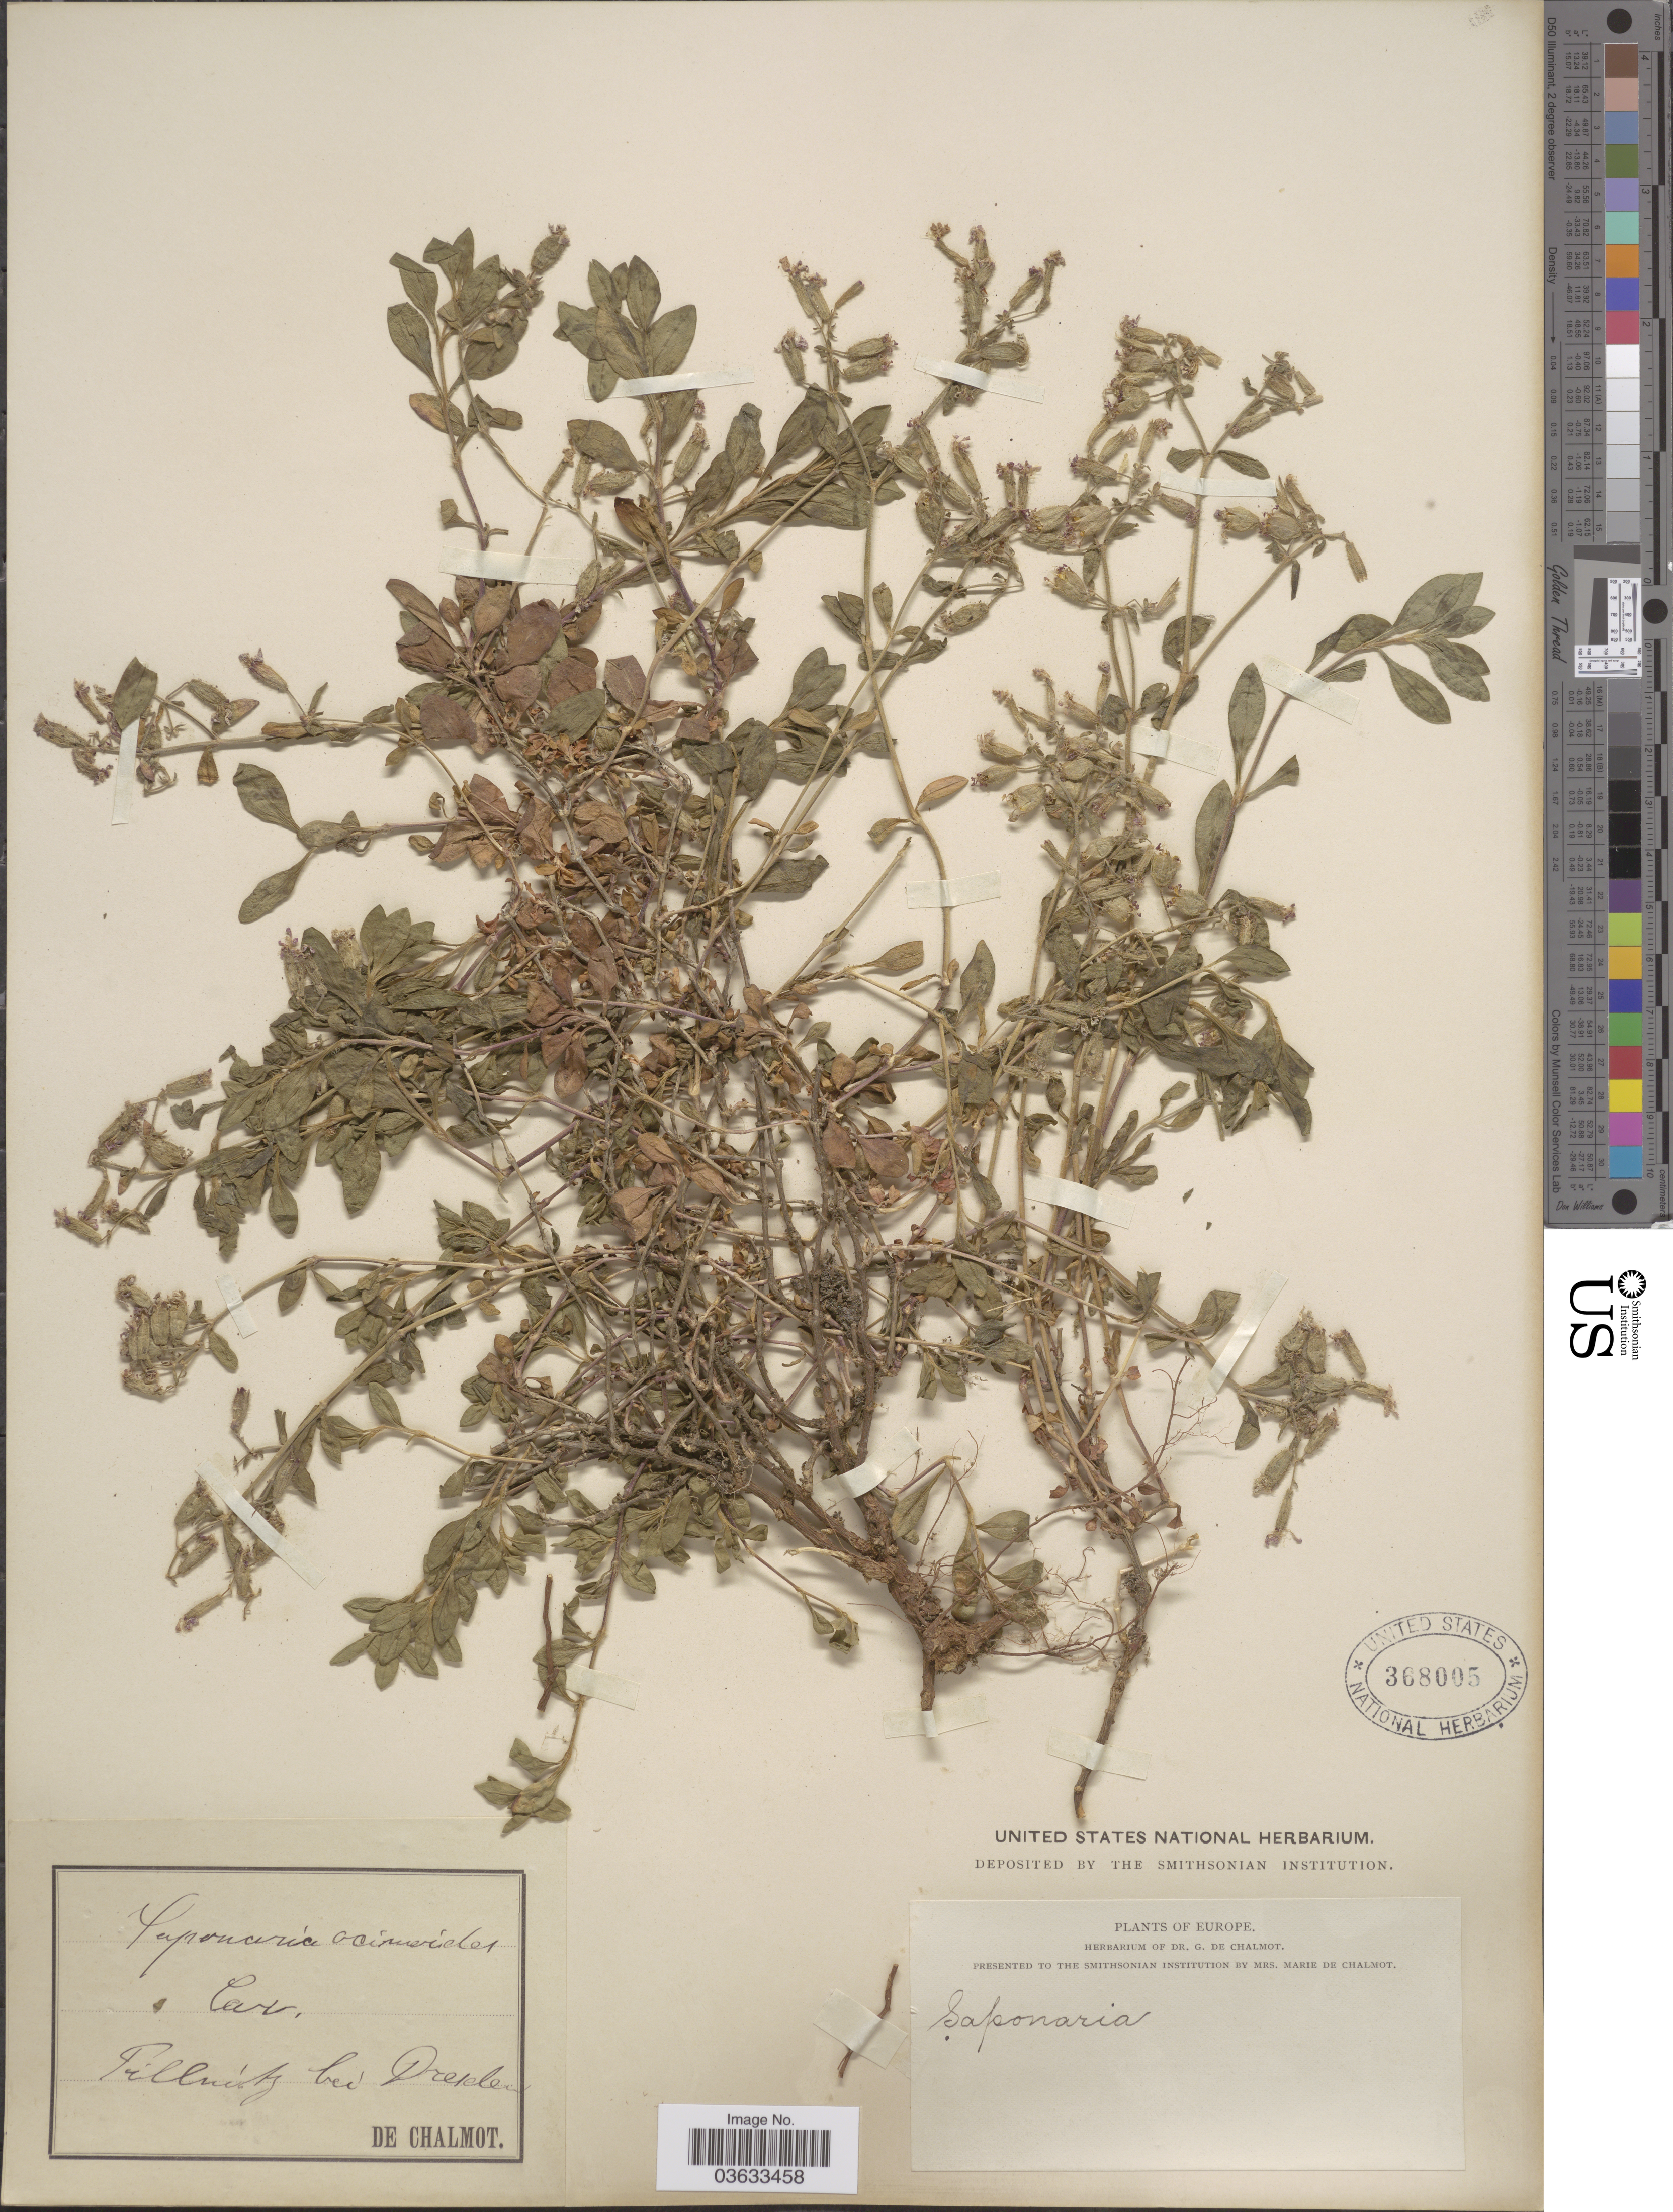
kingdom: Plantae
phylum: Tracheophyta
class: Magnoliopsida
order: Caryophyllales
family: Caryophyllaceae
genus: Saponaria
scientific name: Saponaria ocymoides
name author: L.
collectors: G. de Chalmot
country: Germany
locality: Pillnity [interpreted] bei Dresden. Europe.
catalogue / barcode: US 368005